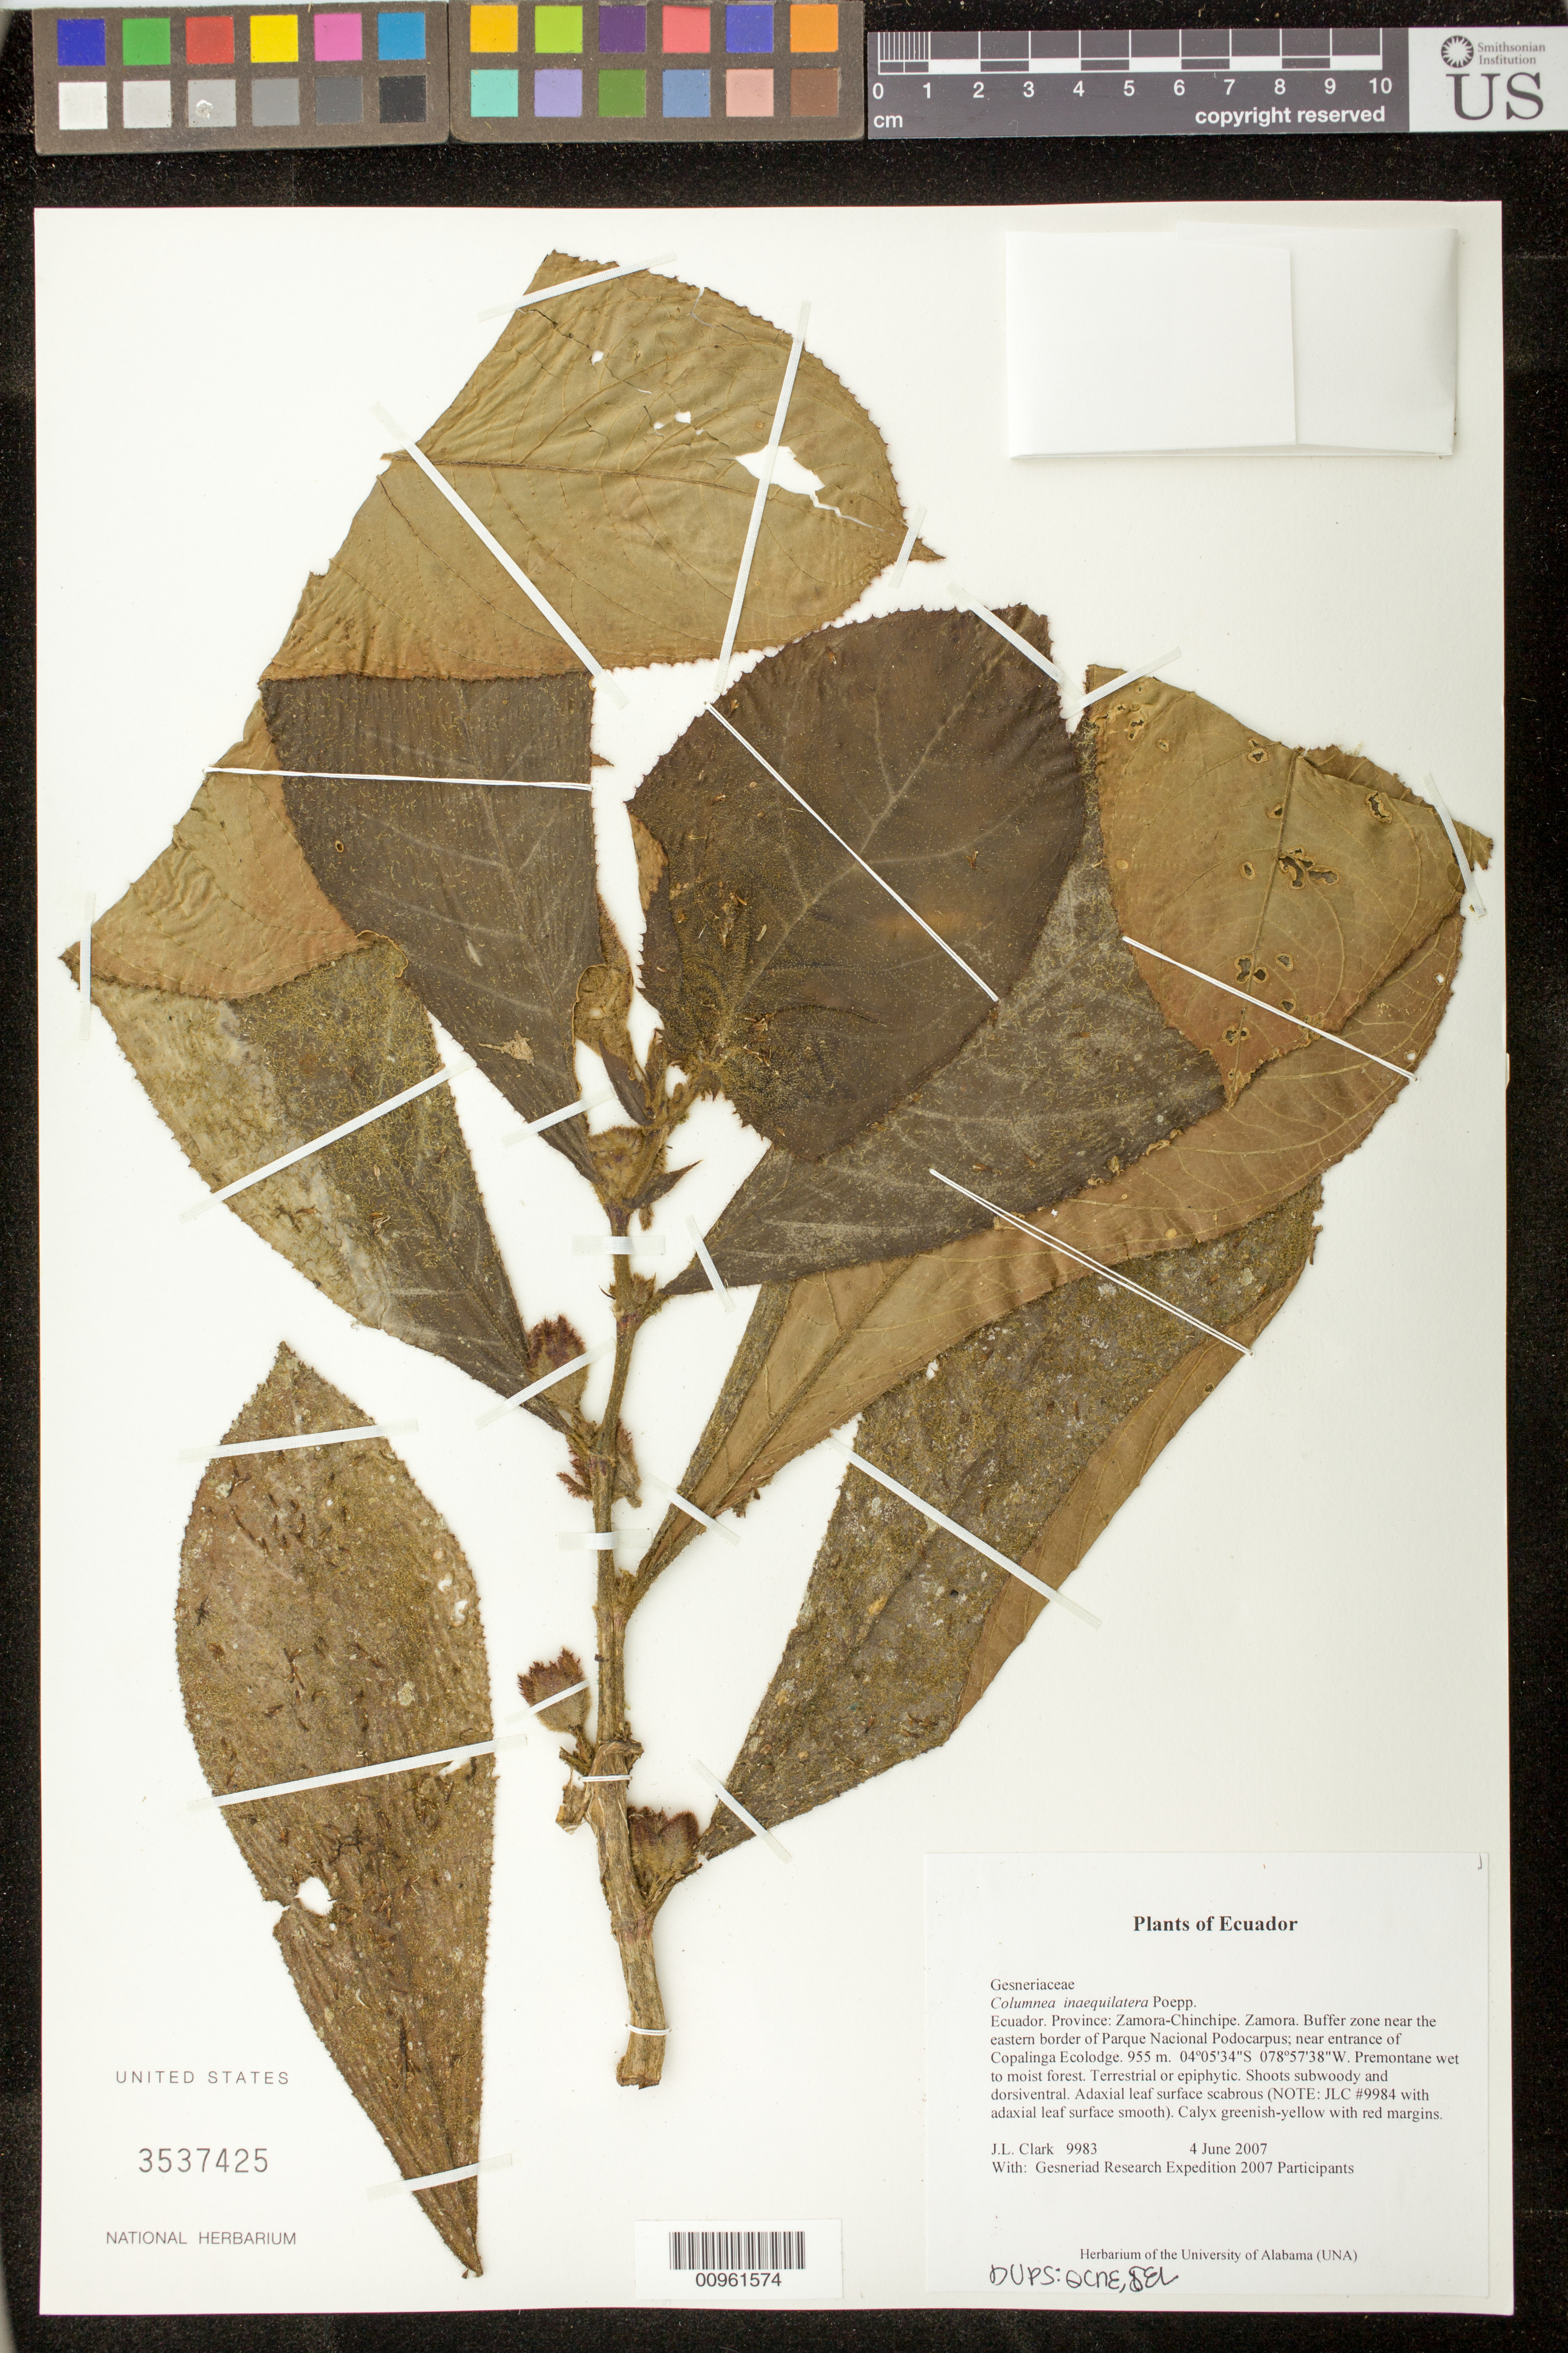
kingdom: Plantae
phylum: Tracheophyta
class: Magnoliopsida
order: Lamiales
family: Gesneriaceae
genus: Columnea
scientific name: Columnea inaequilatera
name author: Poepp.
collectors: J. L. Clark & Gesneriad Research Expedition 2007 Participants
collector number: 9983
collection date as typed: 04 Jun 2007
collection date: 2007-06-04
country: Ecuador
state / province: Zamora-Chinchipe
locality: Zamora. Buffer zone near the eastern border of Parque Nacional Podocarpus; near entrance of Copalinga Ecolodge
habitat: Premontane wet to moist forest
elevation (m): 955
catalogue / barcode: US 3537425